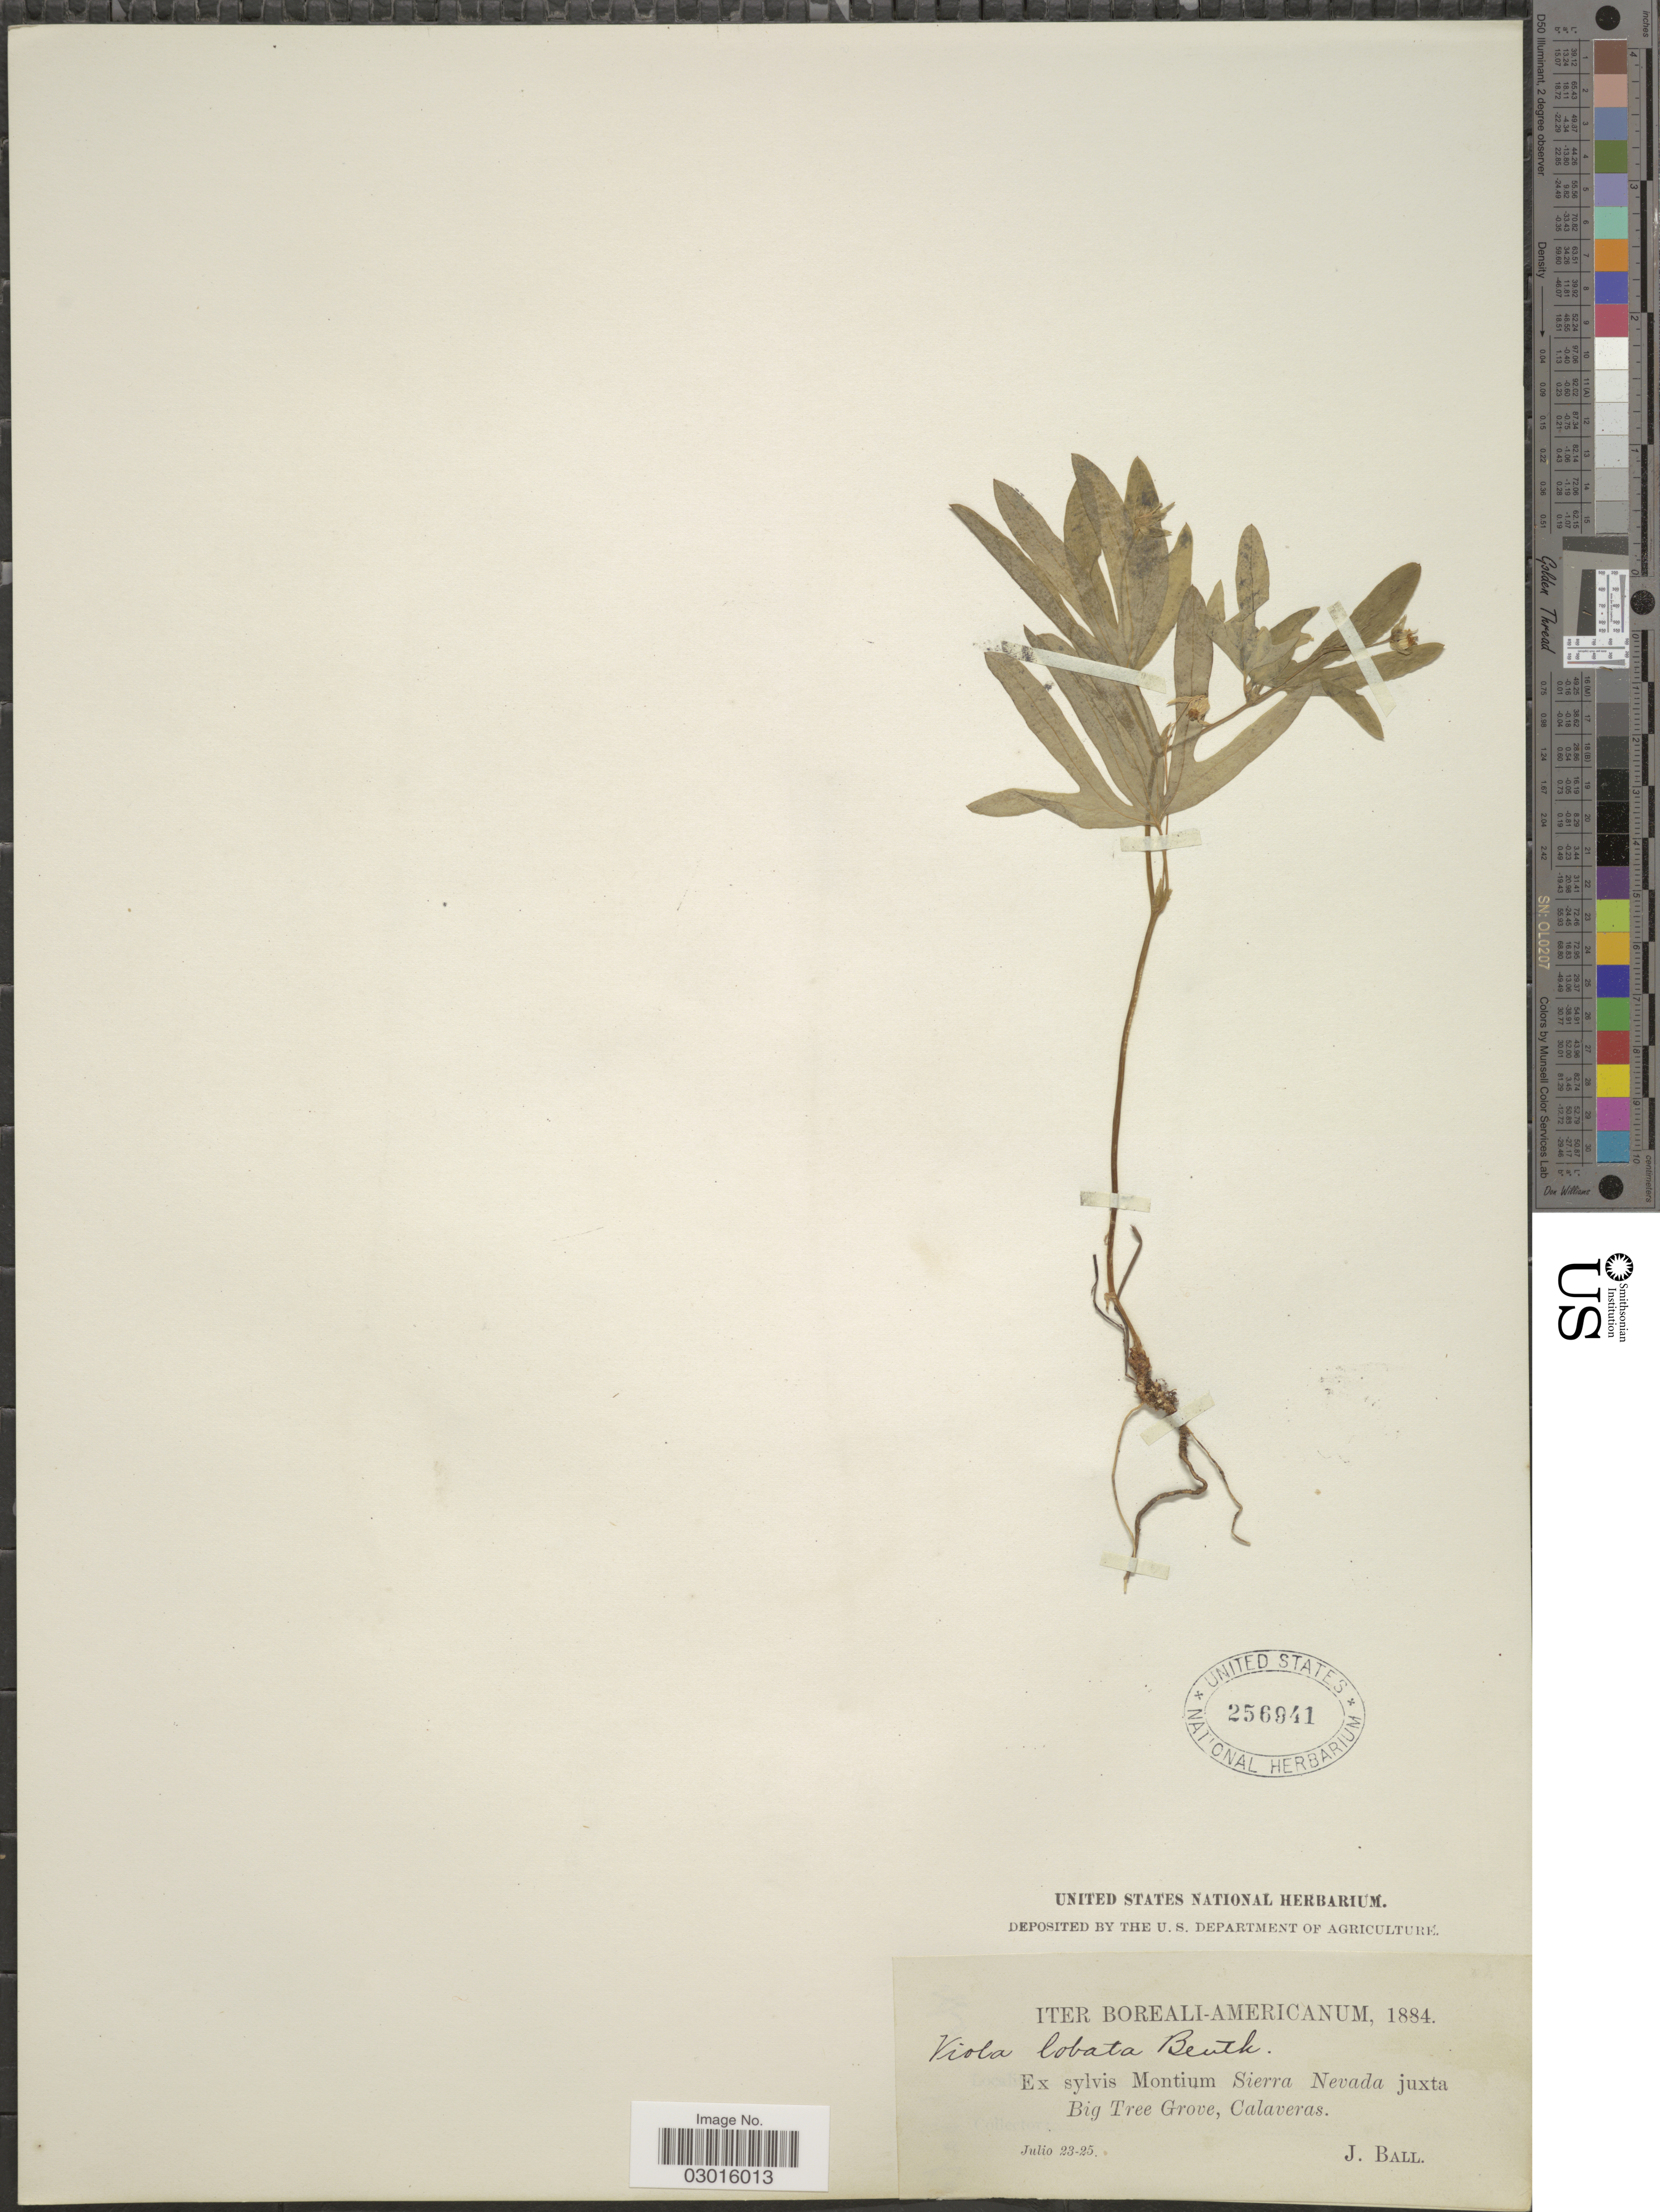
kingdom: Plantae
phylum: Tracheophyta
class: Magnoliopsida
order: Malpighiales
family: Violaceae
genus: Viola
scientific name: Viola lobata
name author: Benth.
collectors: J. Ball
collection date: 1884-07-23/1884-07-25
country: United States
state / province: California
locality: Ex sylvis Montium Sierra Nevada juxta Big Tree Grove, Calaveras.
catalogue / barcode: US 256941